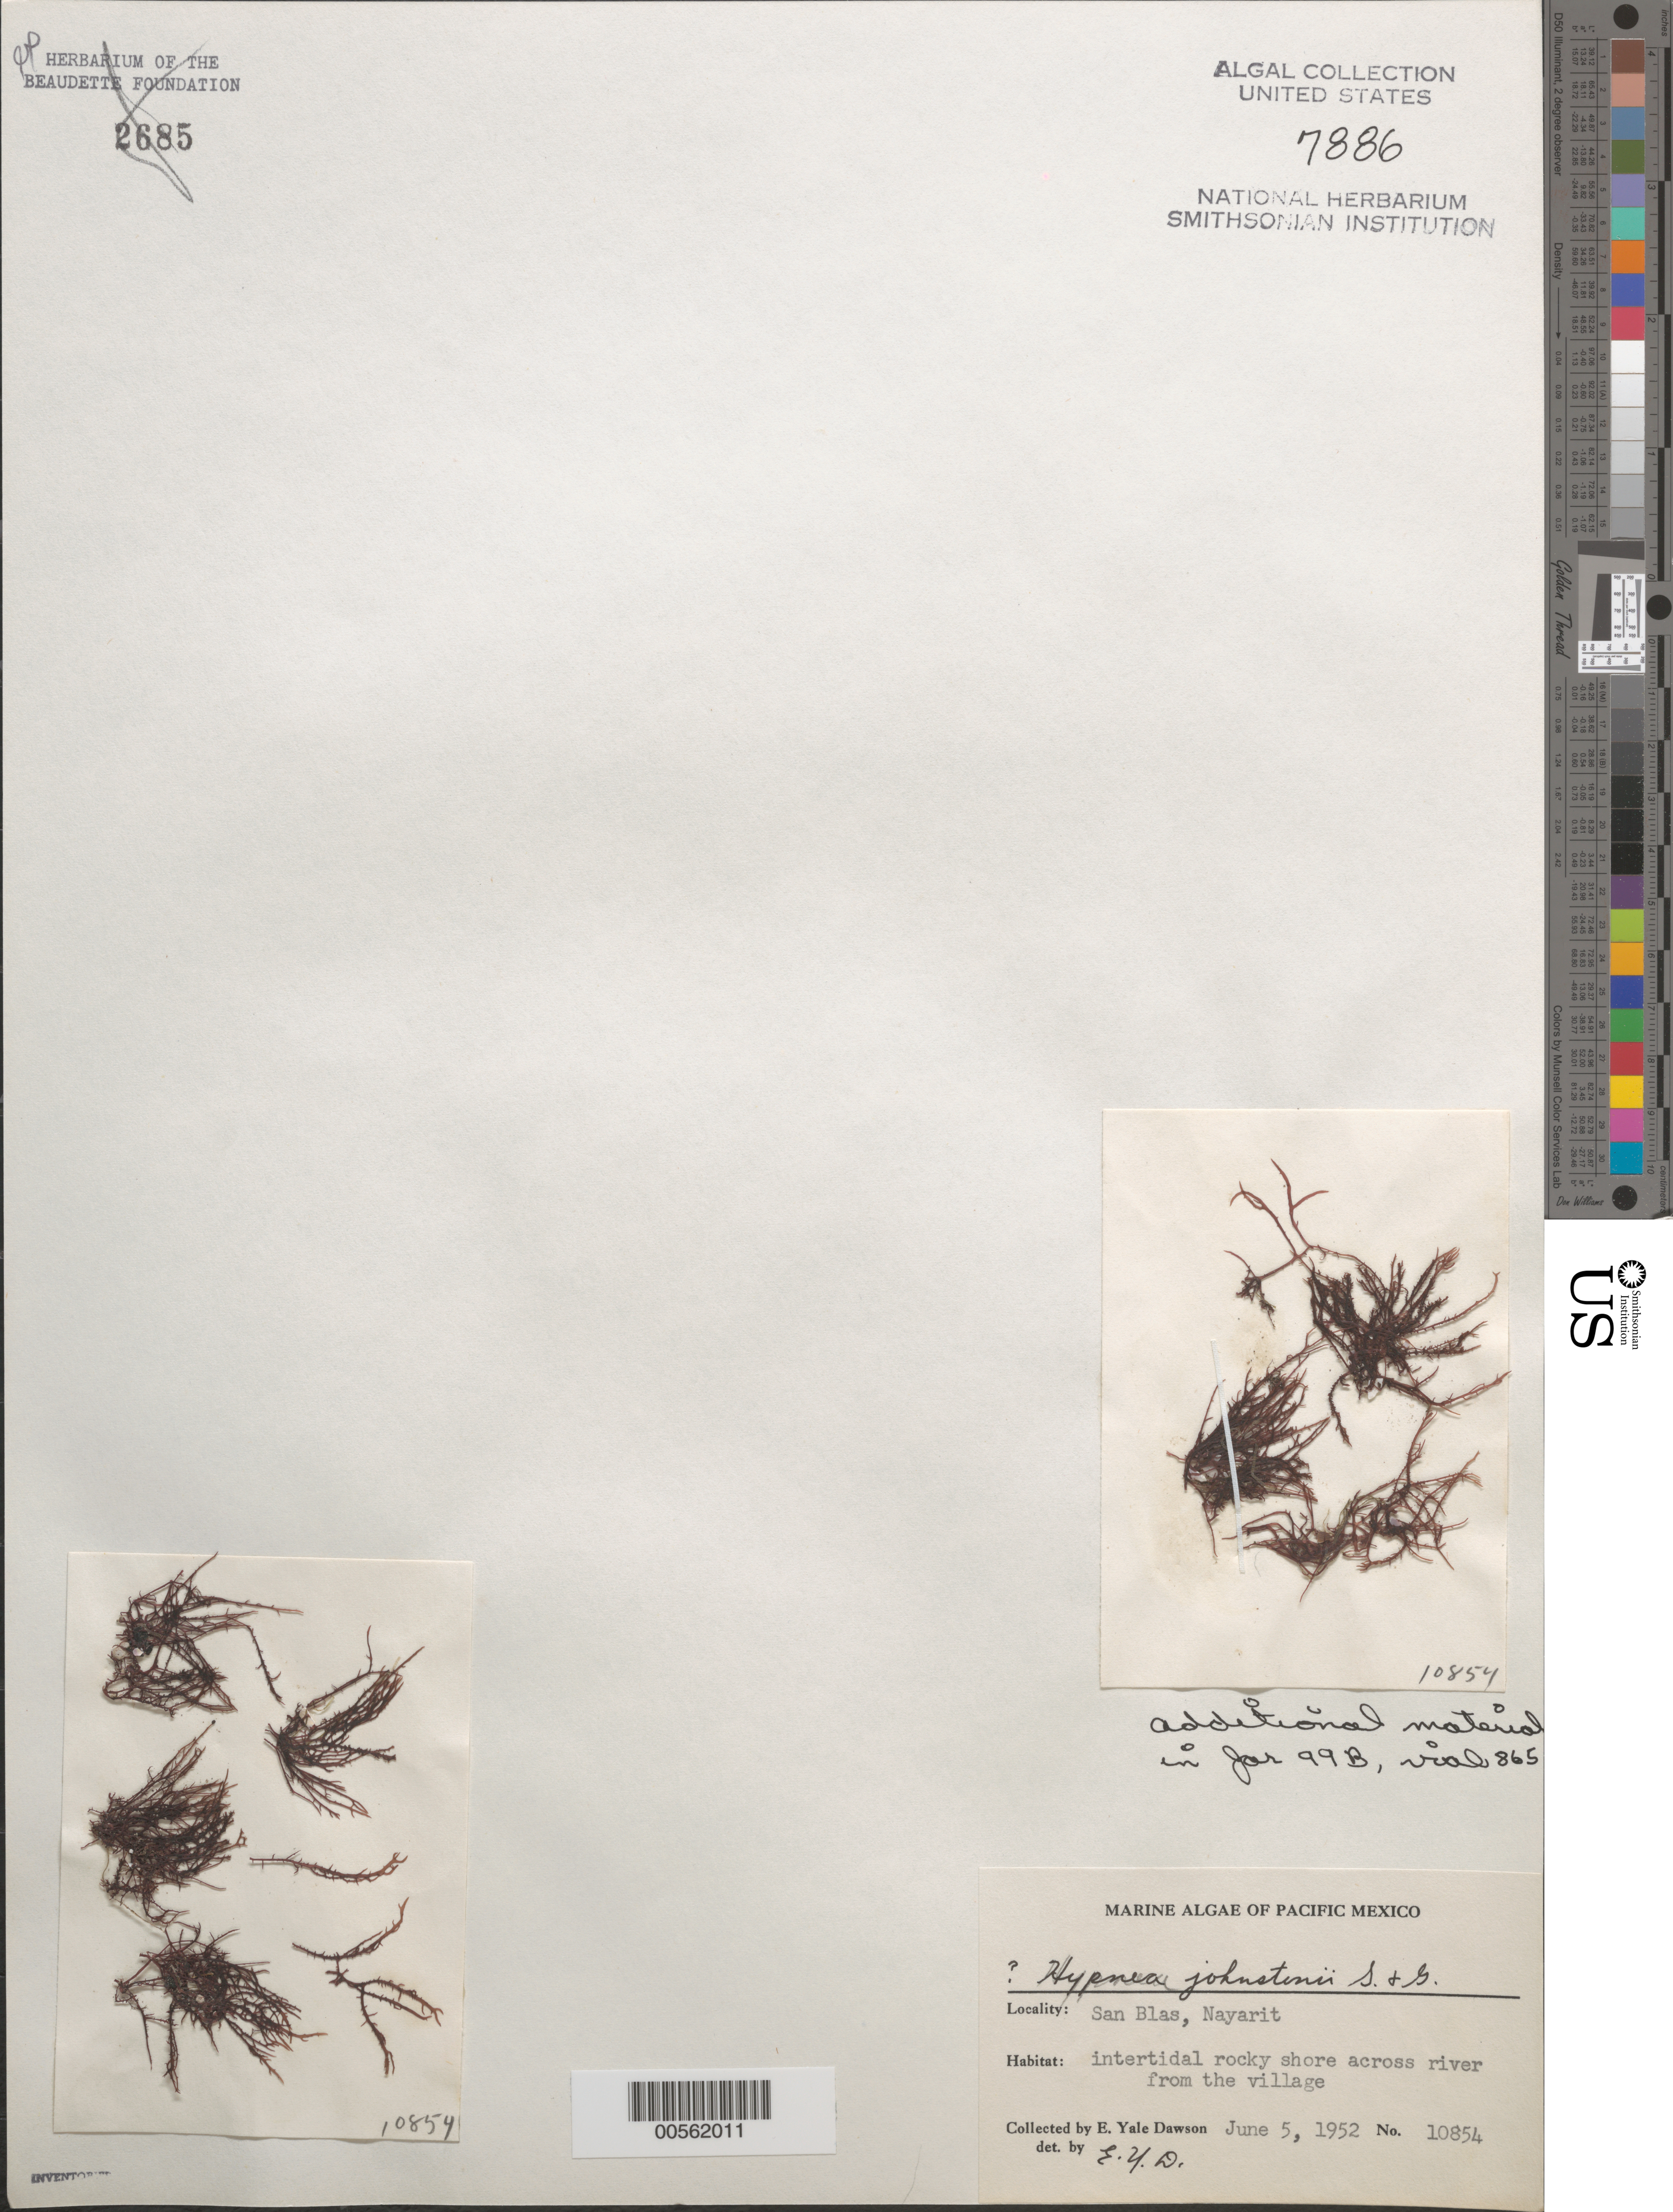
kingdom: Plantae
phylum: Rhodophyta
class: Florideophyceae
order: Gigartinales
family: Cystocloniaceae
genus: Hypnea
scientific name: Hypnea johnstonii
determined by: Dawson, E. Y.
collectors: E. Y. Dawson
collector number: EYD 10854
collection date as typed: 05 Jun 1952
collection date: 1952-06-05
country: Mexico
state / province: Nayarit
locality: Across river from San Blas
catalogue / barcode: US 7886